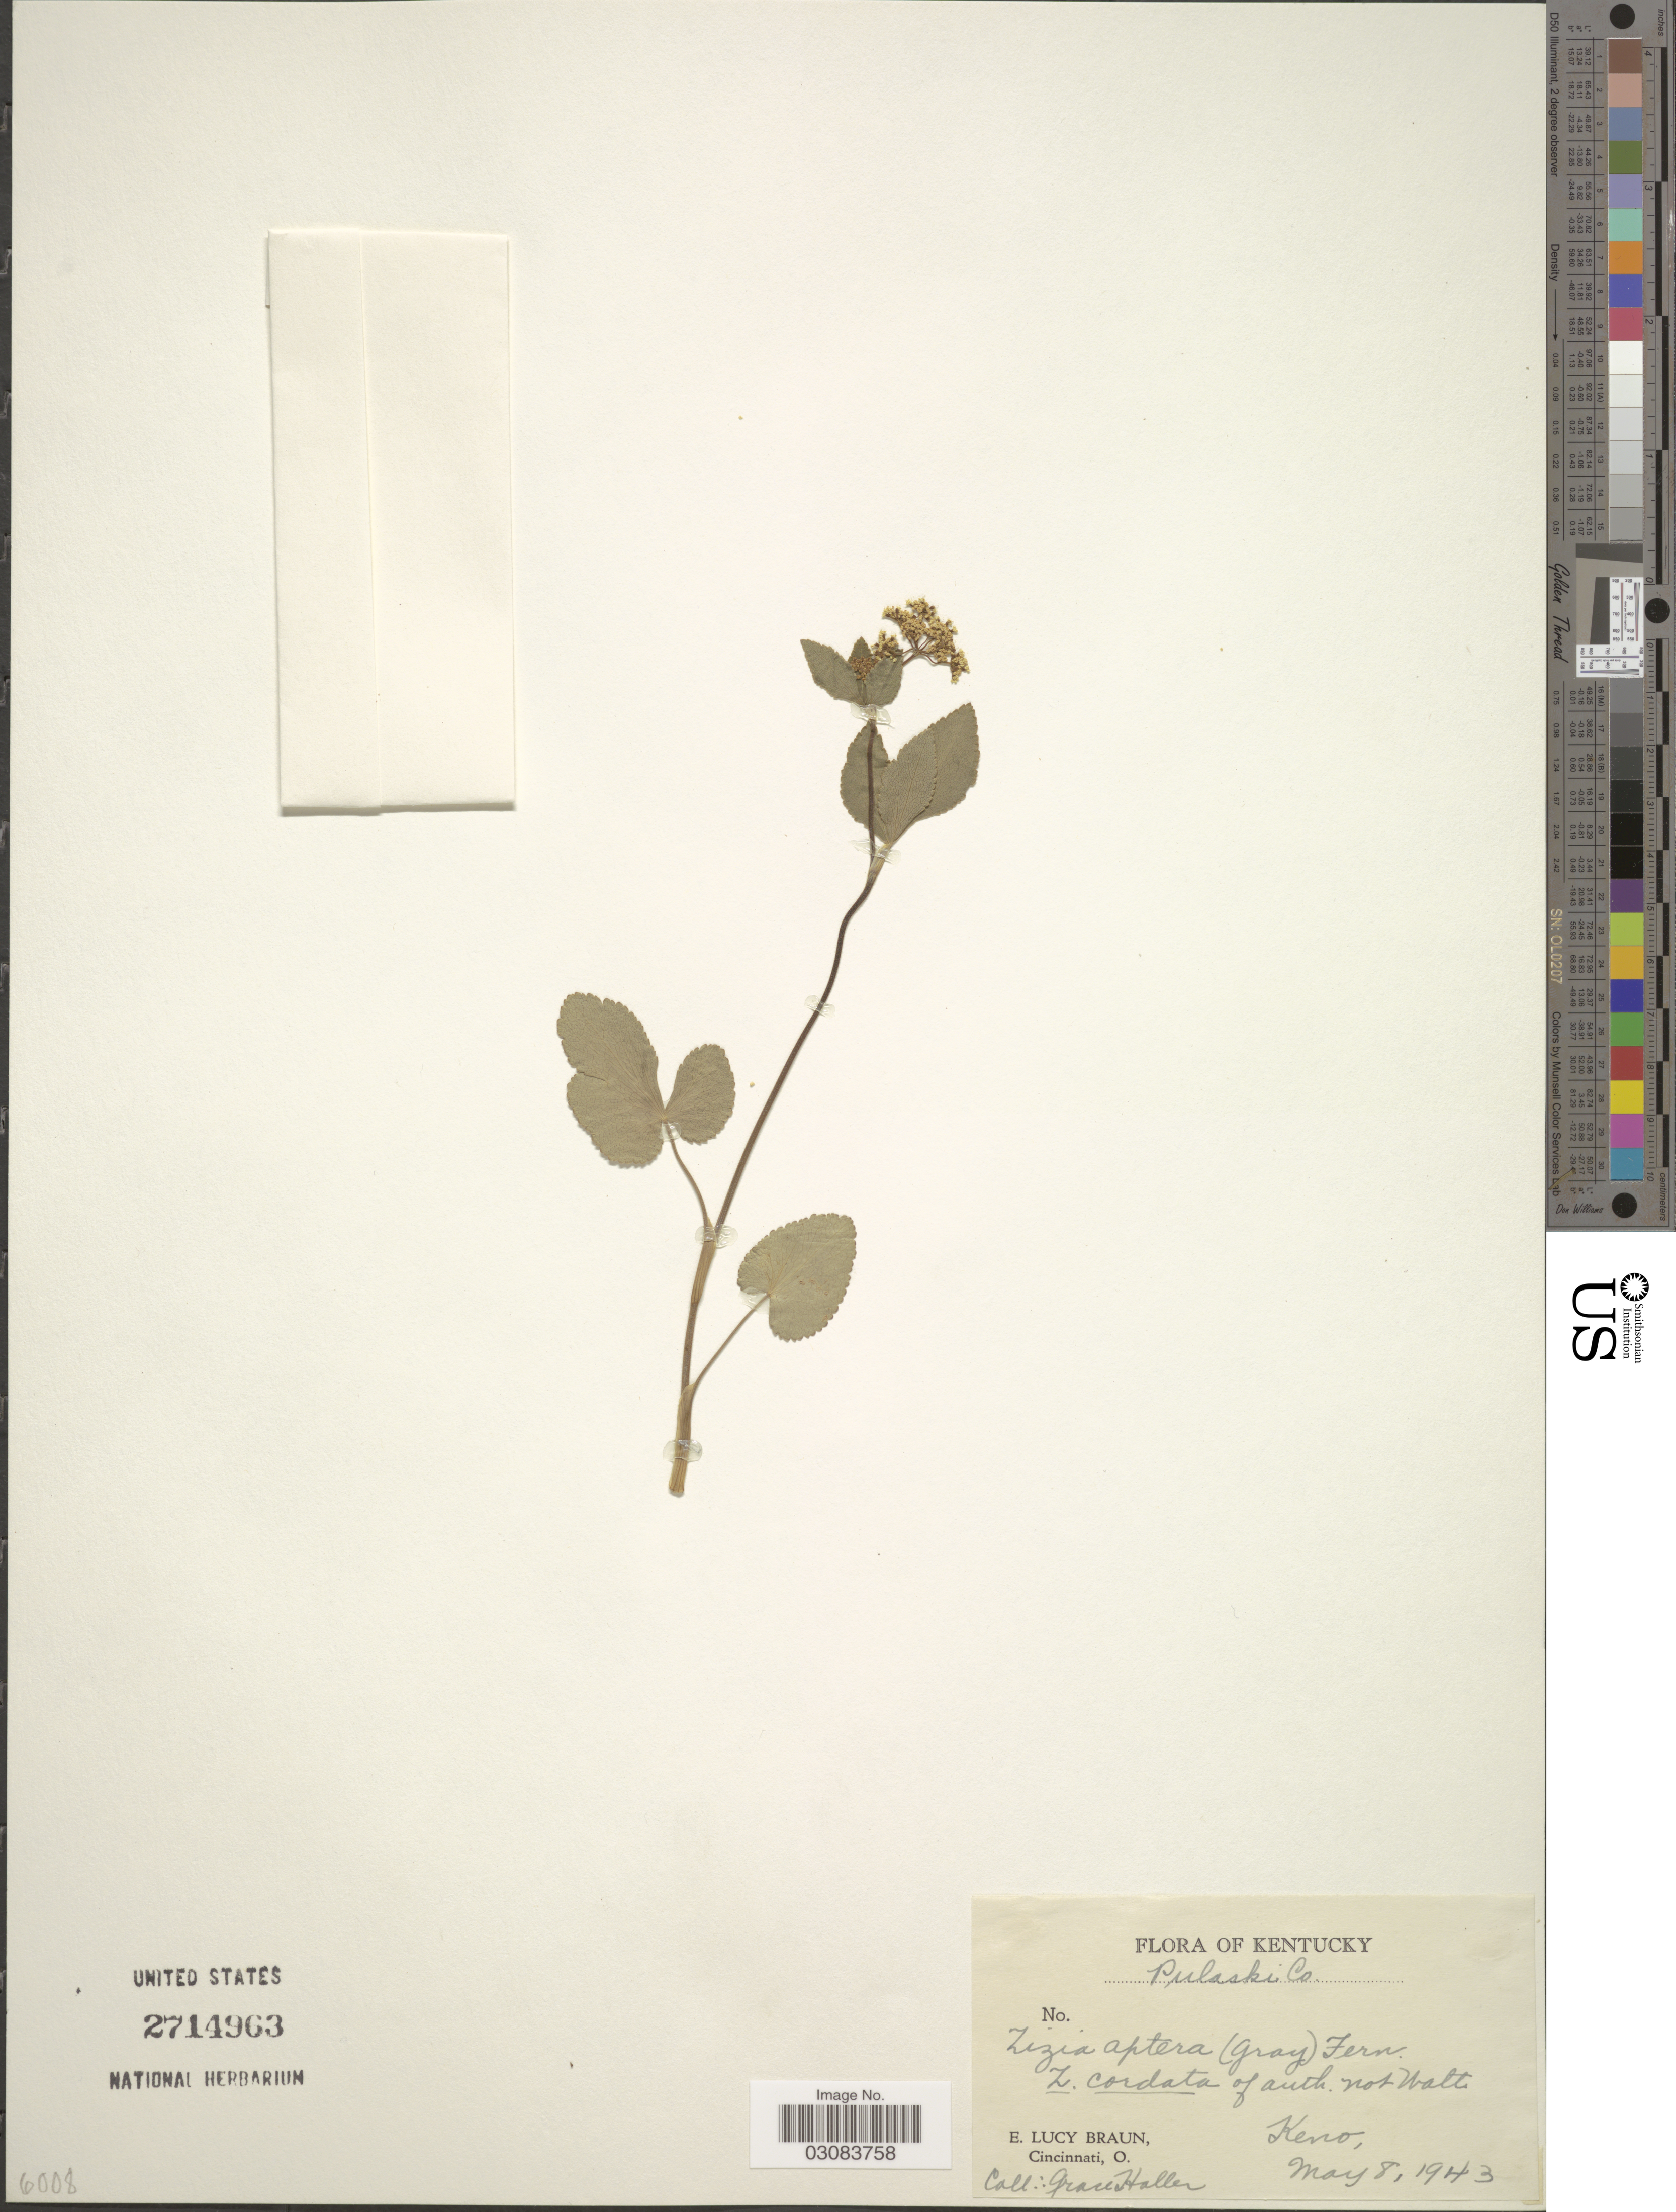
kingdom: Plantae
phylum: Tracheophyta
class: Magnoliopsida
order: Apiales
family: Apiaceae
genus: Zizia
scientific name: Zizia aptera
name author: (A. Gray) Fernald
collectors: E. L. Braun & G. Haller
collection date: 1943-05-08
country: United States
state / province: Kentucky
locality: Pulaski Co. Keno.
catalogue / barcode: US 2714963